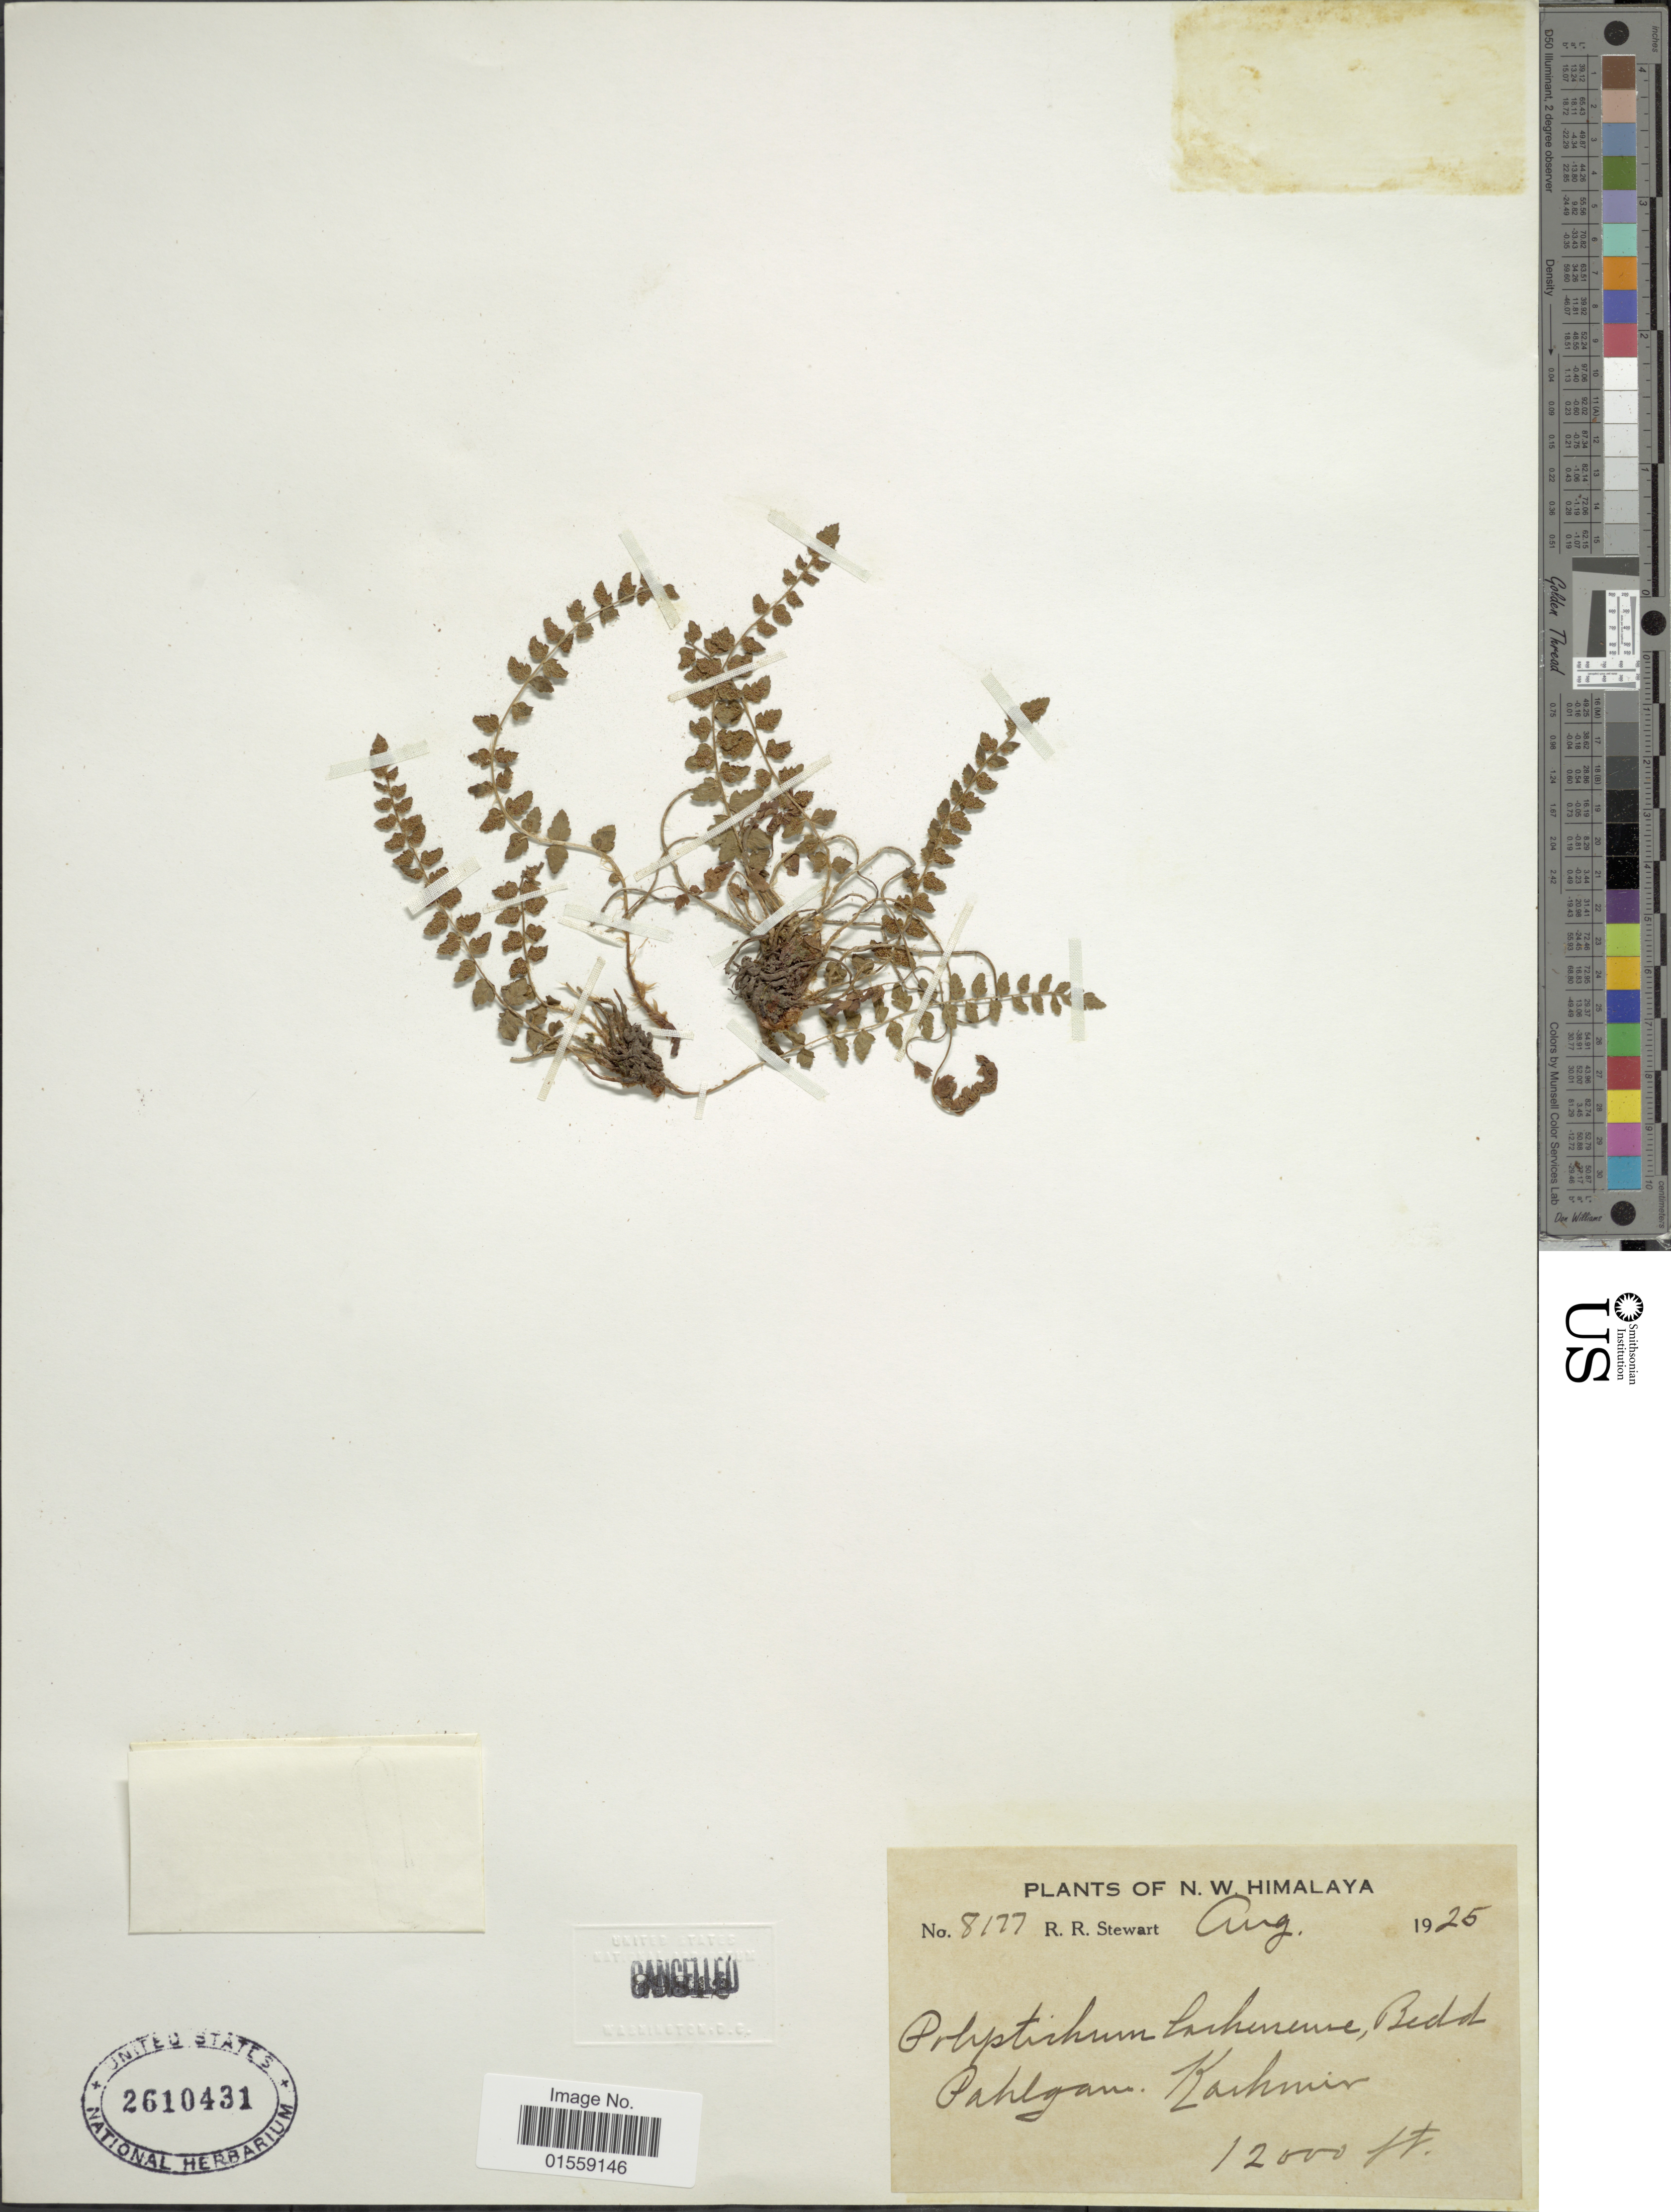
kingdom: Plantae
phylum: Tracheophyta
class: Polypodiopsida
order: Polypodiales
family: Dryopteridaceae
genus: Polystichum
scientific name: Polystichum lachenense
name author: (Hook.) Bedd.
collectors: R. R. Stewart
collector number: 8177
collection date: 1925-08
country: India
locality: N. W. Himalaya, Pahalgam, Kashmir.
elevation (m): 3658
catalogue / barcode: US 2610431